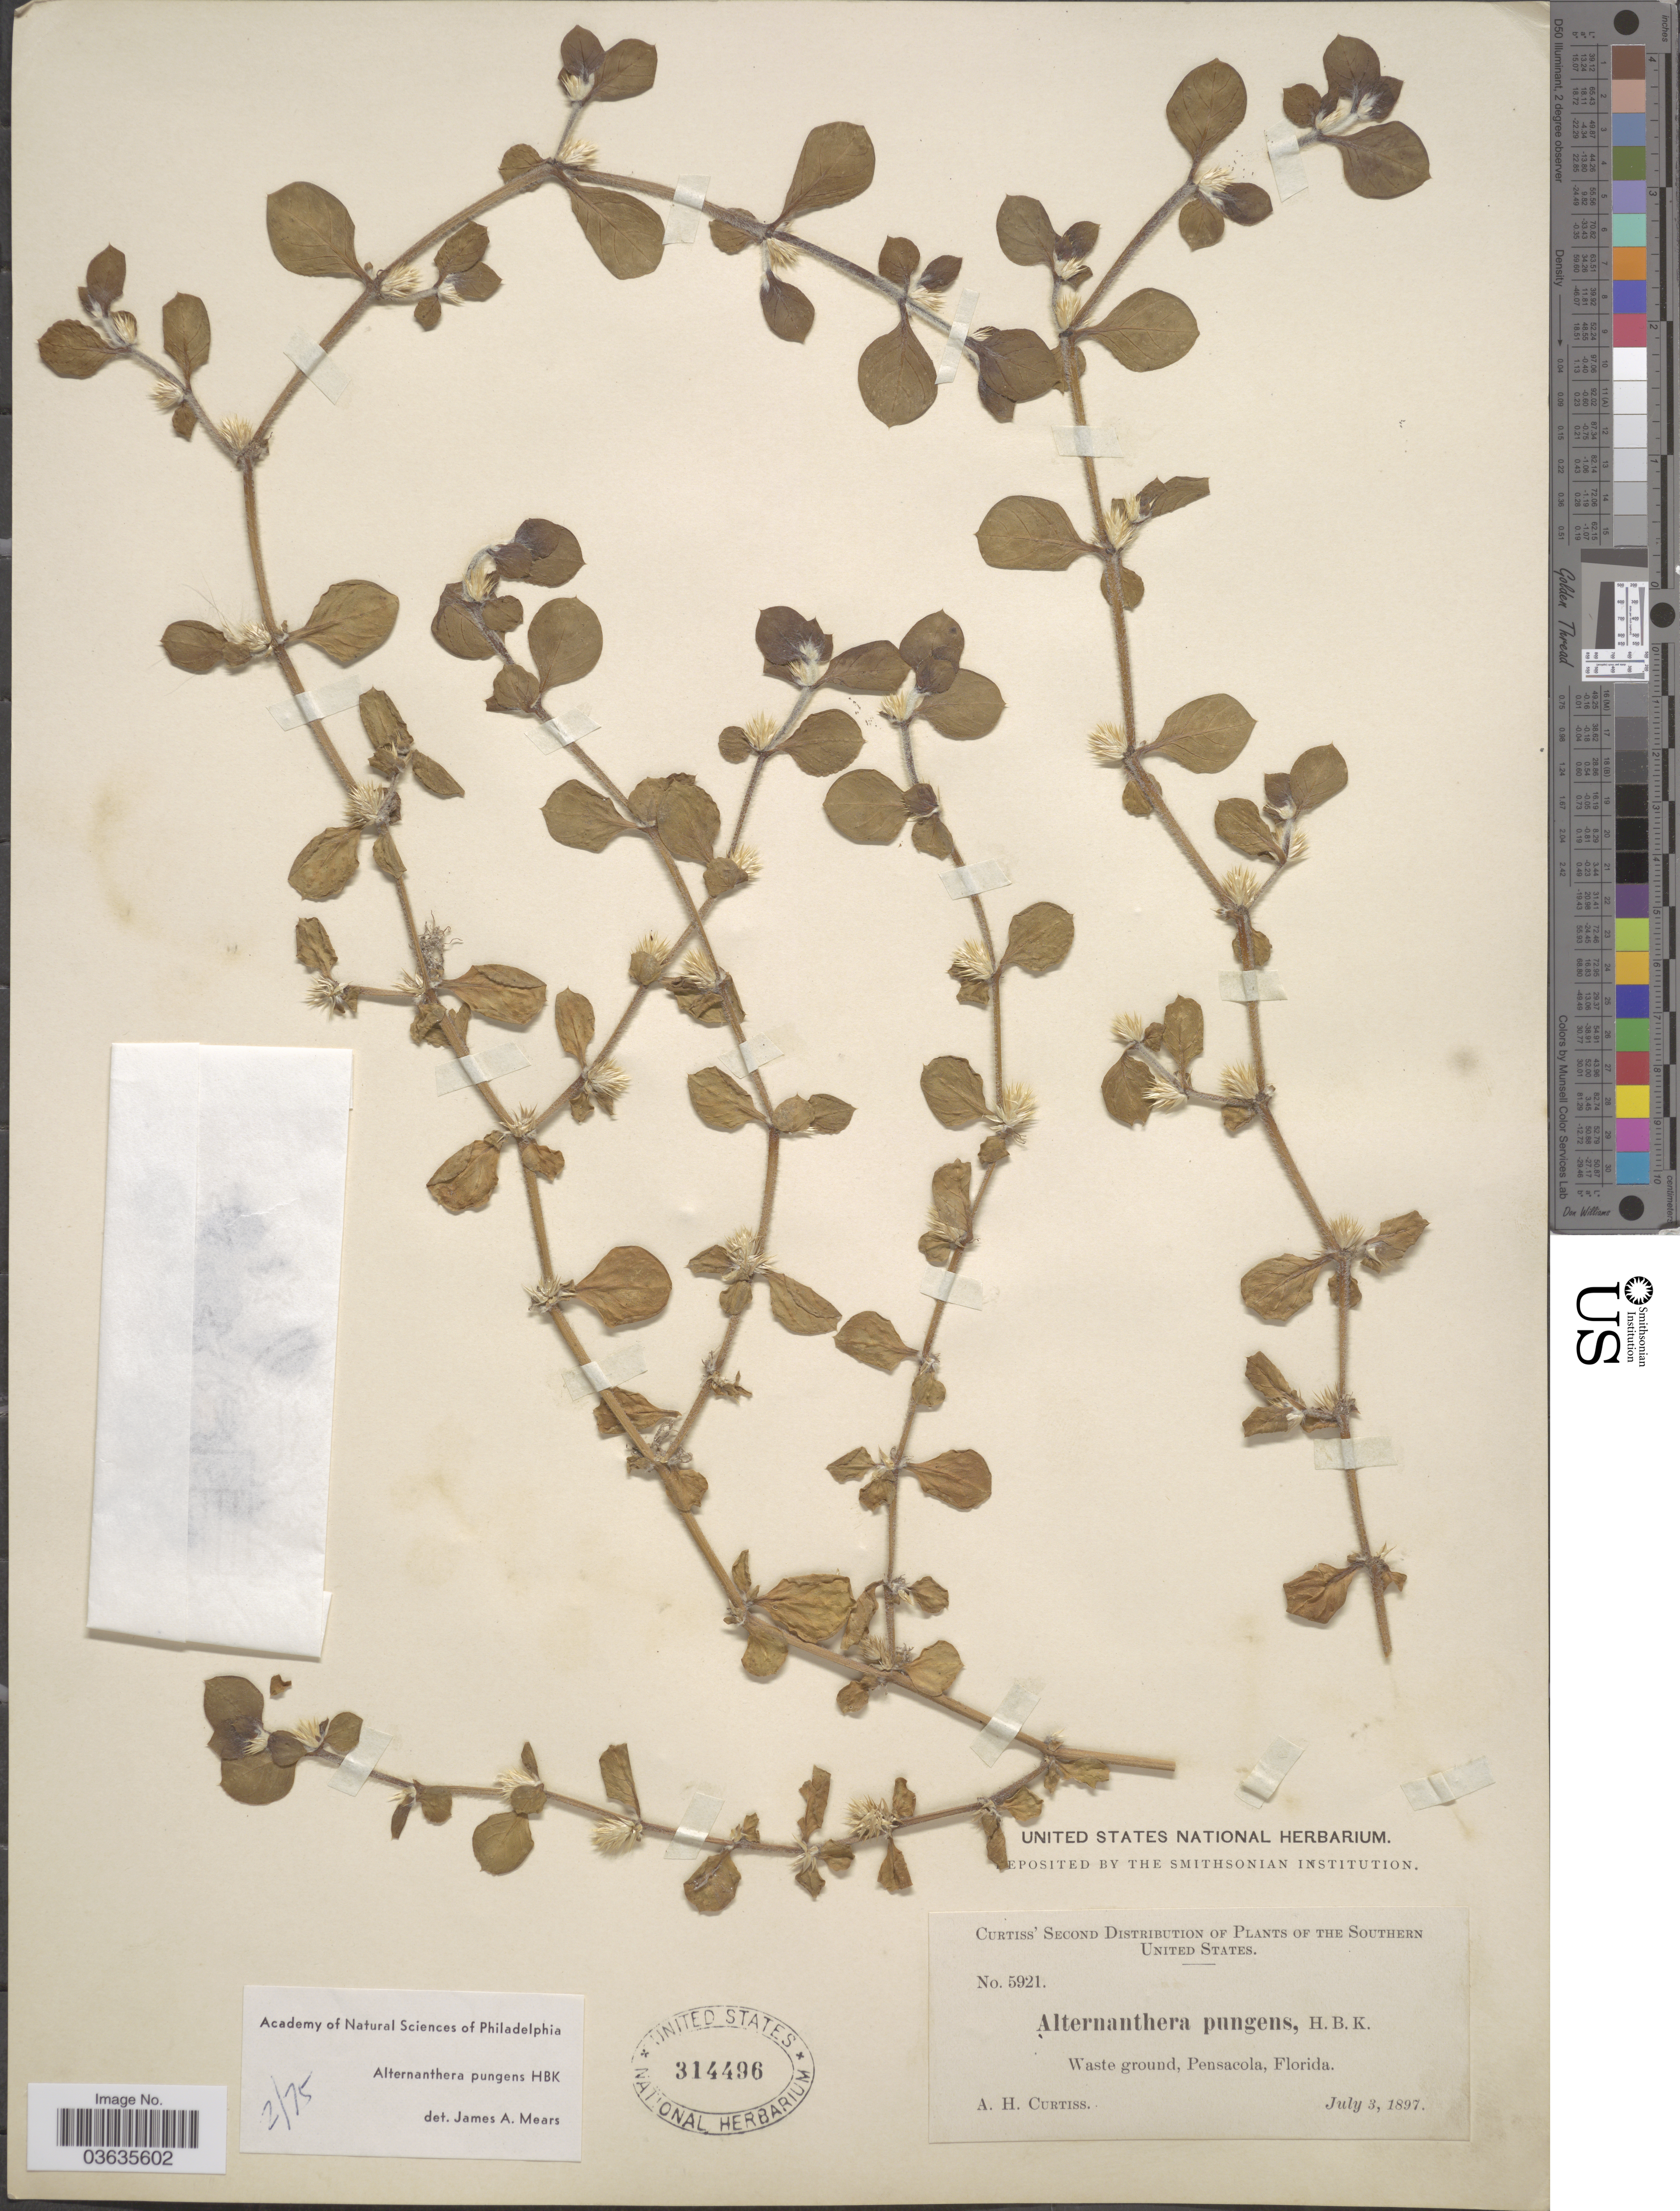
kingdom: Plantae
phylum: Tracheophyta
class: Magnoliopsida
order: Caryophyllales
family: Amaranthaceae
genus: Alternanthera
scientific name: Alternanthera repens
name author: (L.) Kuntze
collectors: A. H. Curtiss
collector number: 5921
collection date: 1897-07-03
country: United States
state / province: Florida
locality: Southern United States. Waste ground, Pensacola.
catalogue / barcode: US 314496